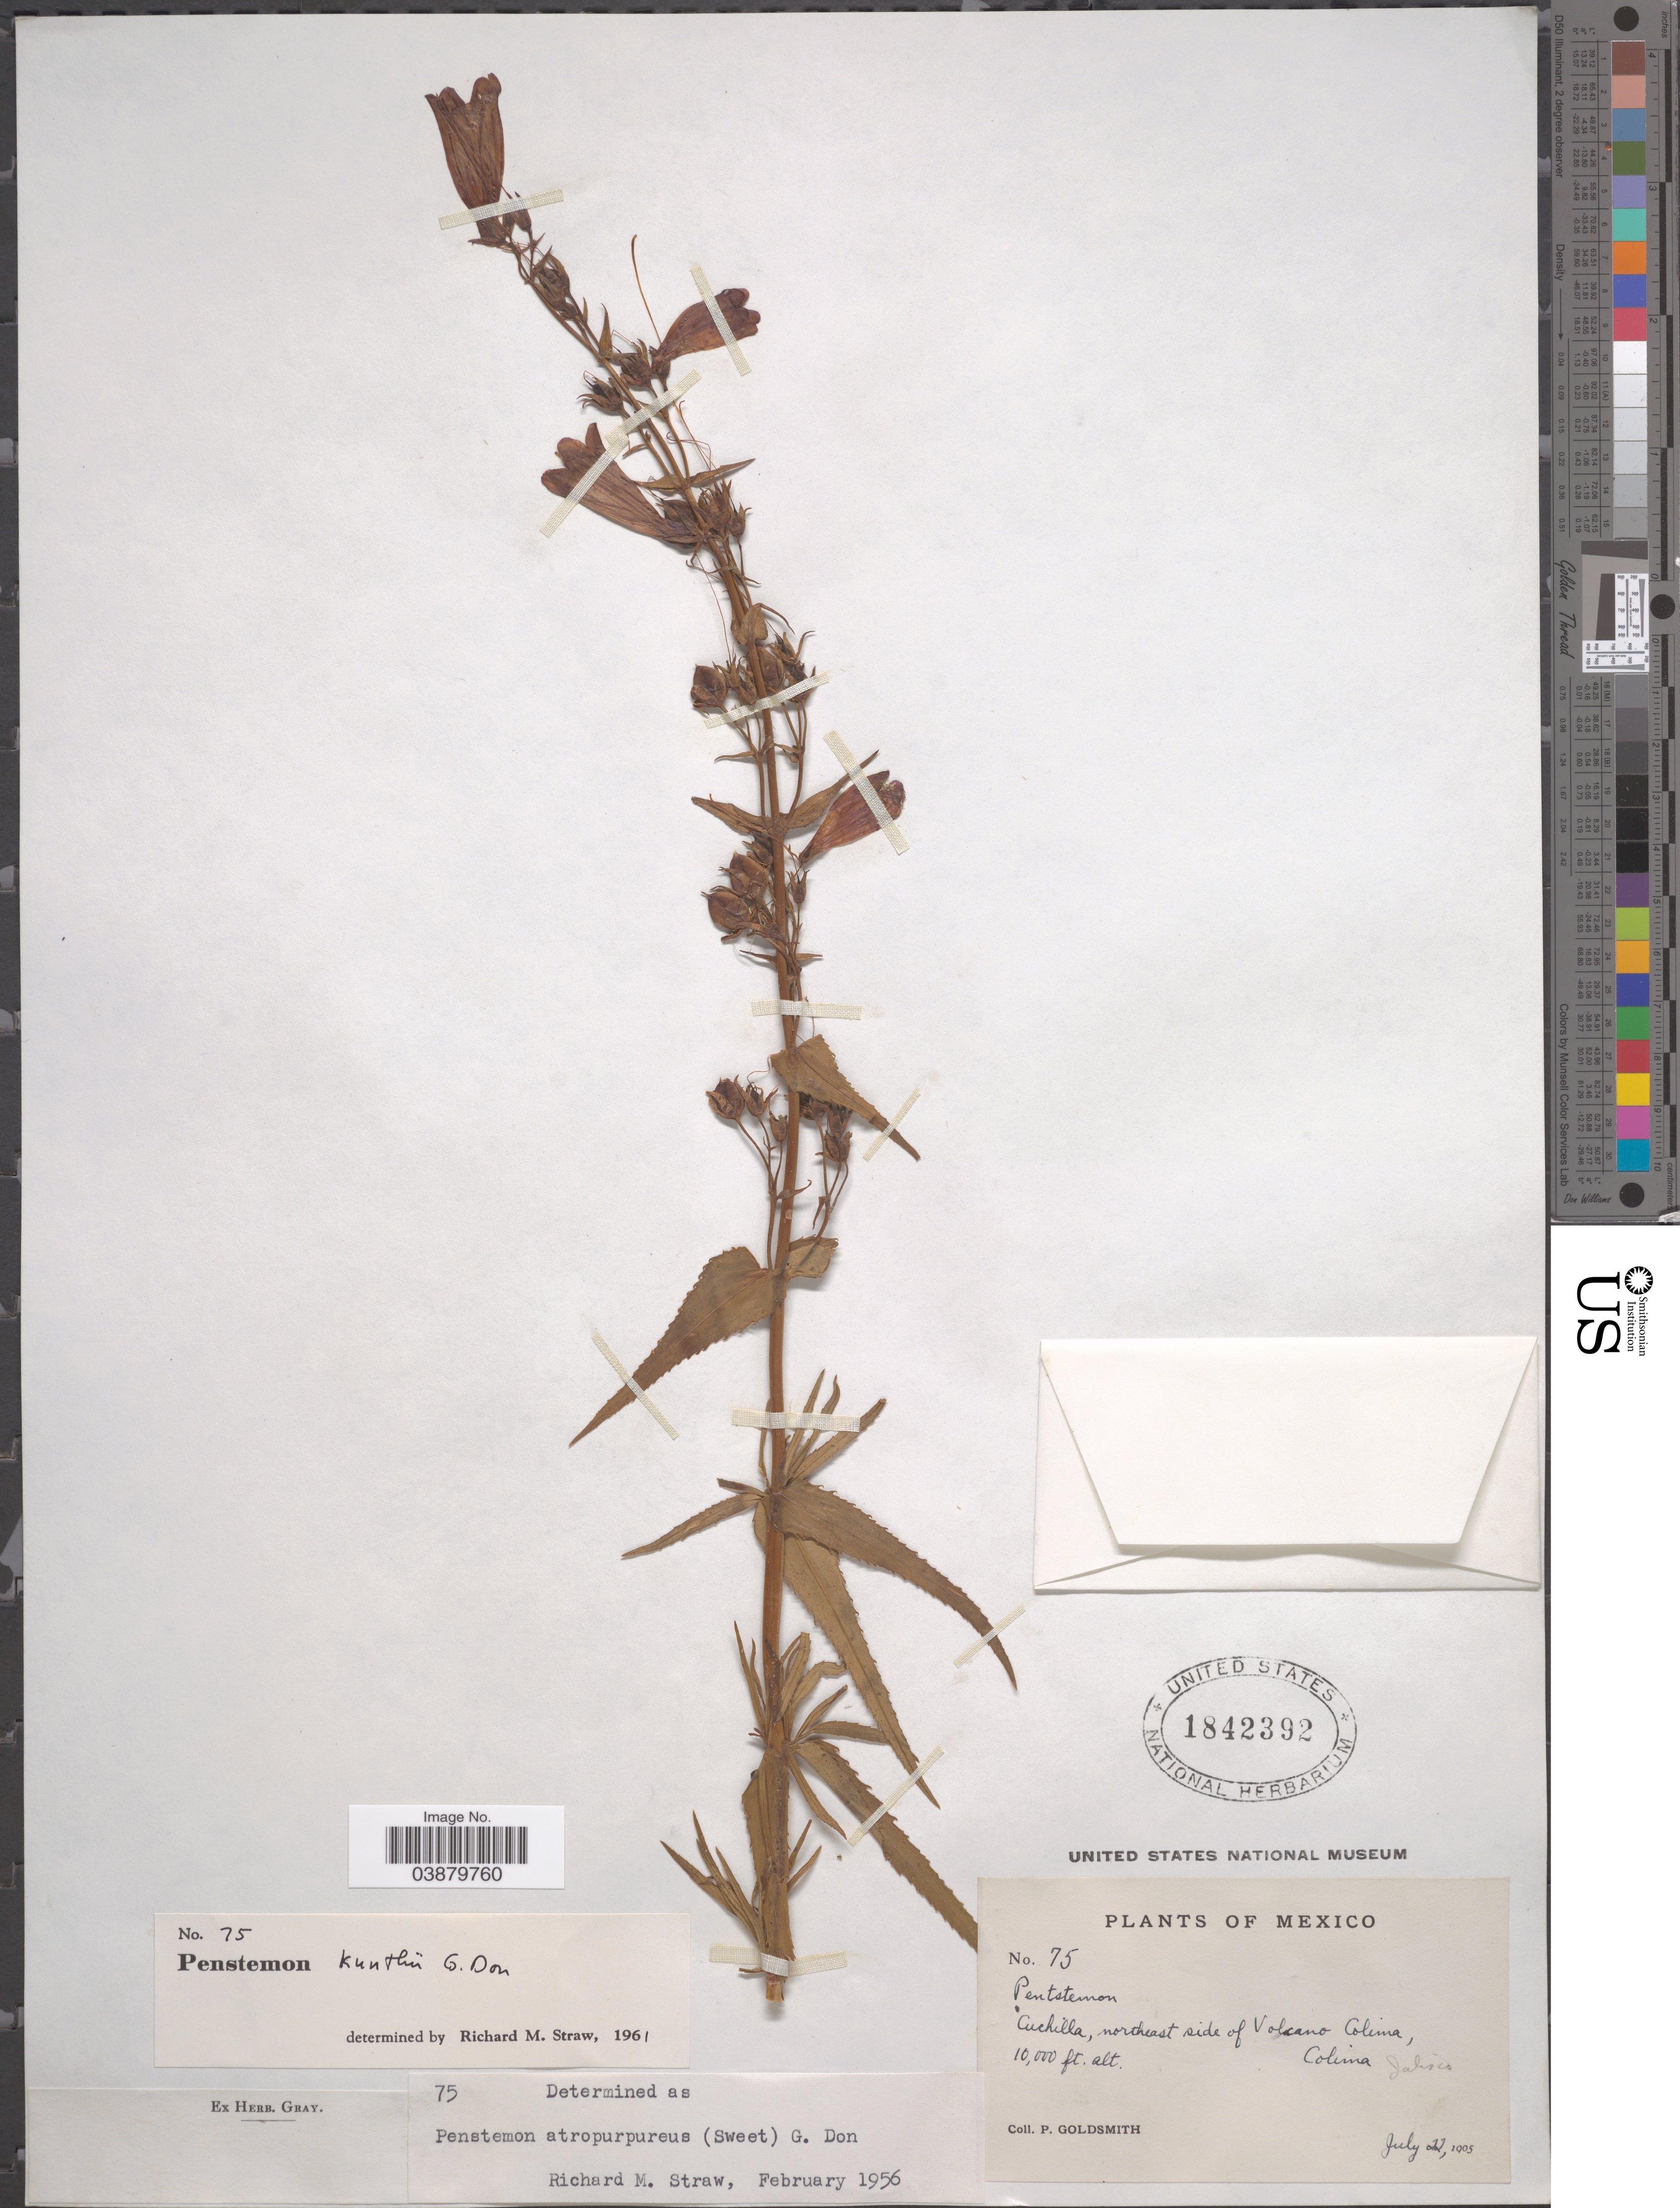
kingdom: Plantae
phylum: Tracheophyta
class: Magnoliopsida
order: Lamiales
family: Plantaginaceae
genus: Penstemon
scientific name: Penstemon kunthii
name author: G. Don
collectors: P. Goldsmith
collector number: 75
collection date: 1905-07-22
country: Mexico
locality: Cuchilla, northeast of Volcano Colima, Colima Jalisco.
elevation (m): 3048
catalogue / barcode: US 1842392